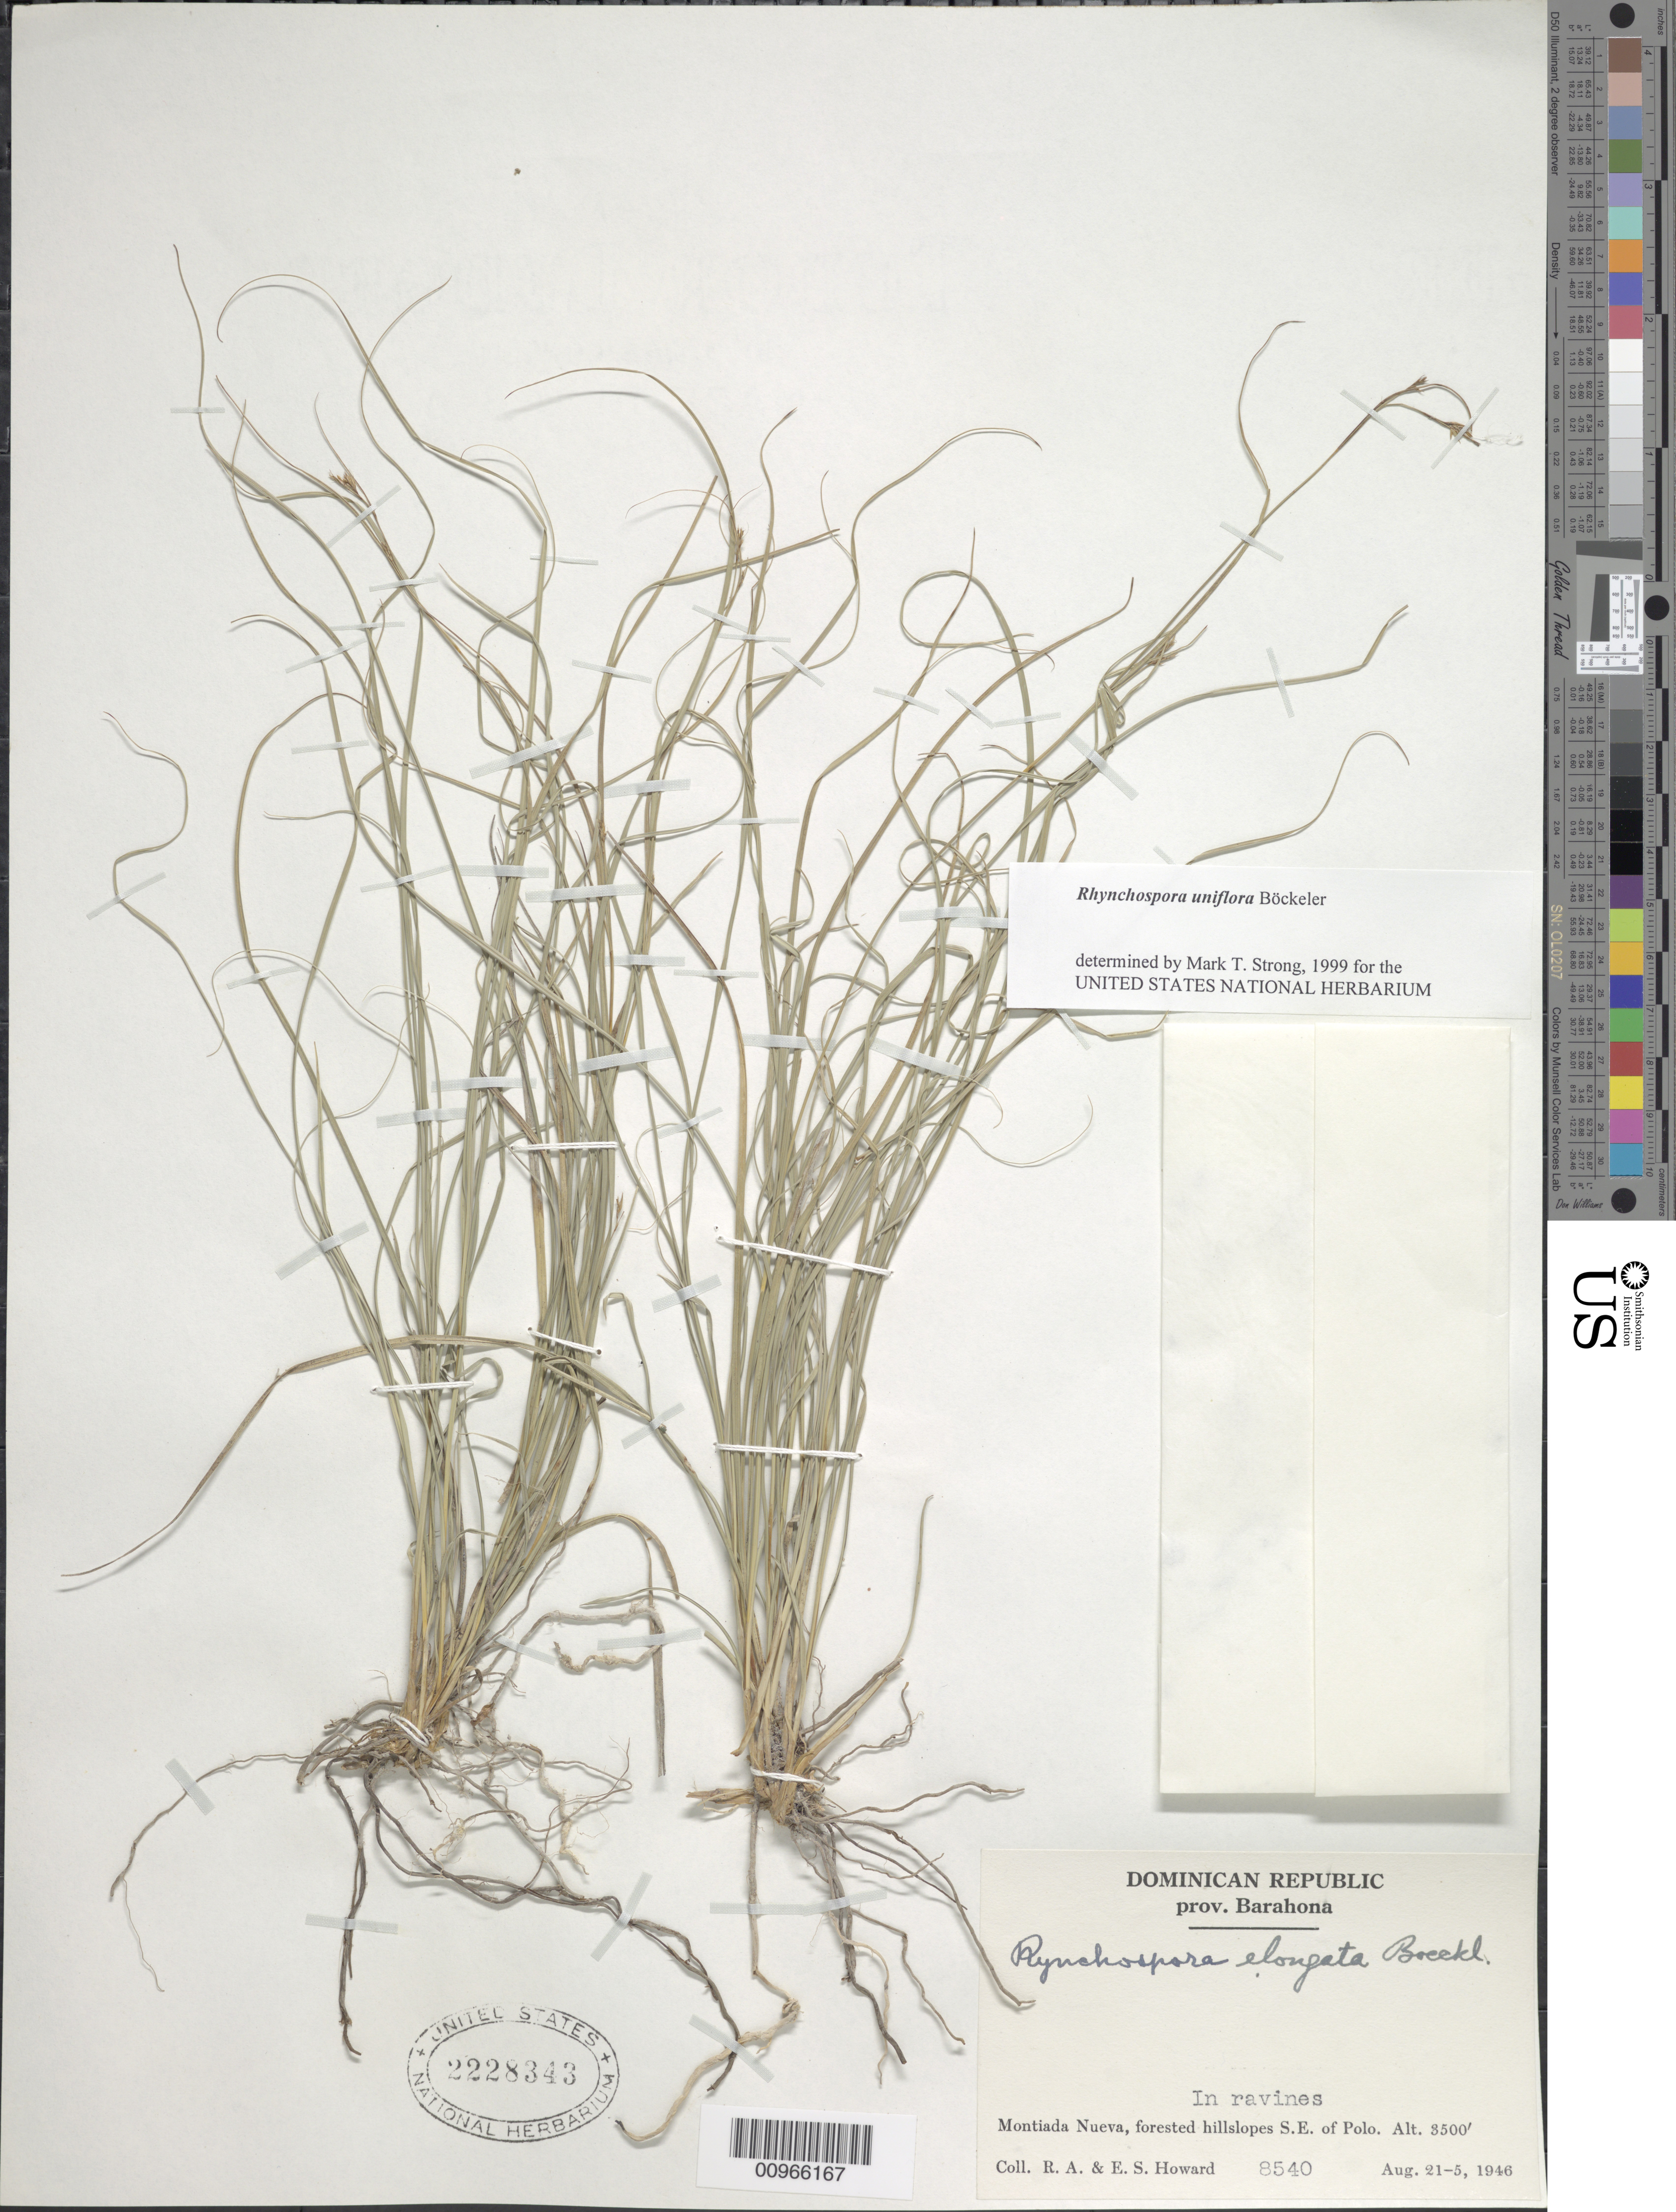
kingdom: Plantae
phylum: Tracheophyta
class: Liliopsida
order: Poales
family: Cyperaceae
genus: Rhynchospora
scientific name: Rhynchospora uniflora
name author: Boeckeler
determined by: Strong, M. T., (US), Smithsonian Institution - National Museum of Natural History (UNITED STATES)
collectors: R. A. Howard & E. S. Howard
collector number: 8540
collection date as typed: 21 Aug 1946 to 25 Aug 1946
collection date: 1946-08-21/1946-08-25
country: Dominican Republic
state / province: Barahona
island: Hispaniola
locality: Montiada Nueva, forested hillsides SE of Polo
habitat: In ravines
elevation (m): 1067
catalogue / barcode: US 2228343